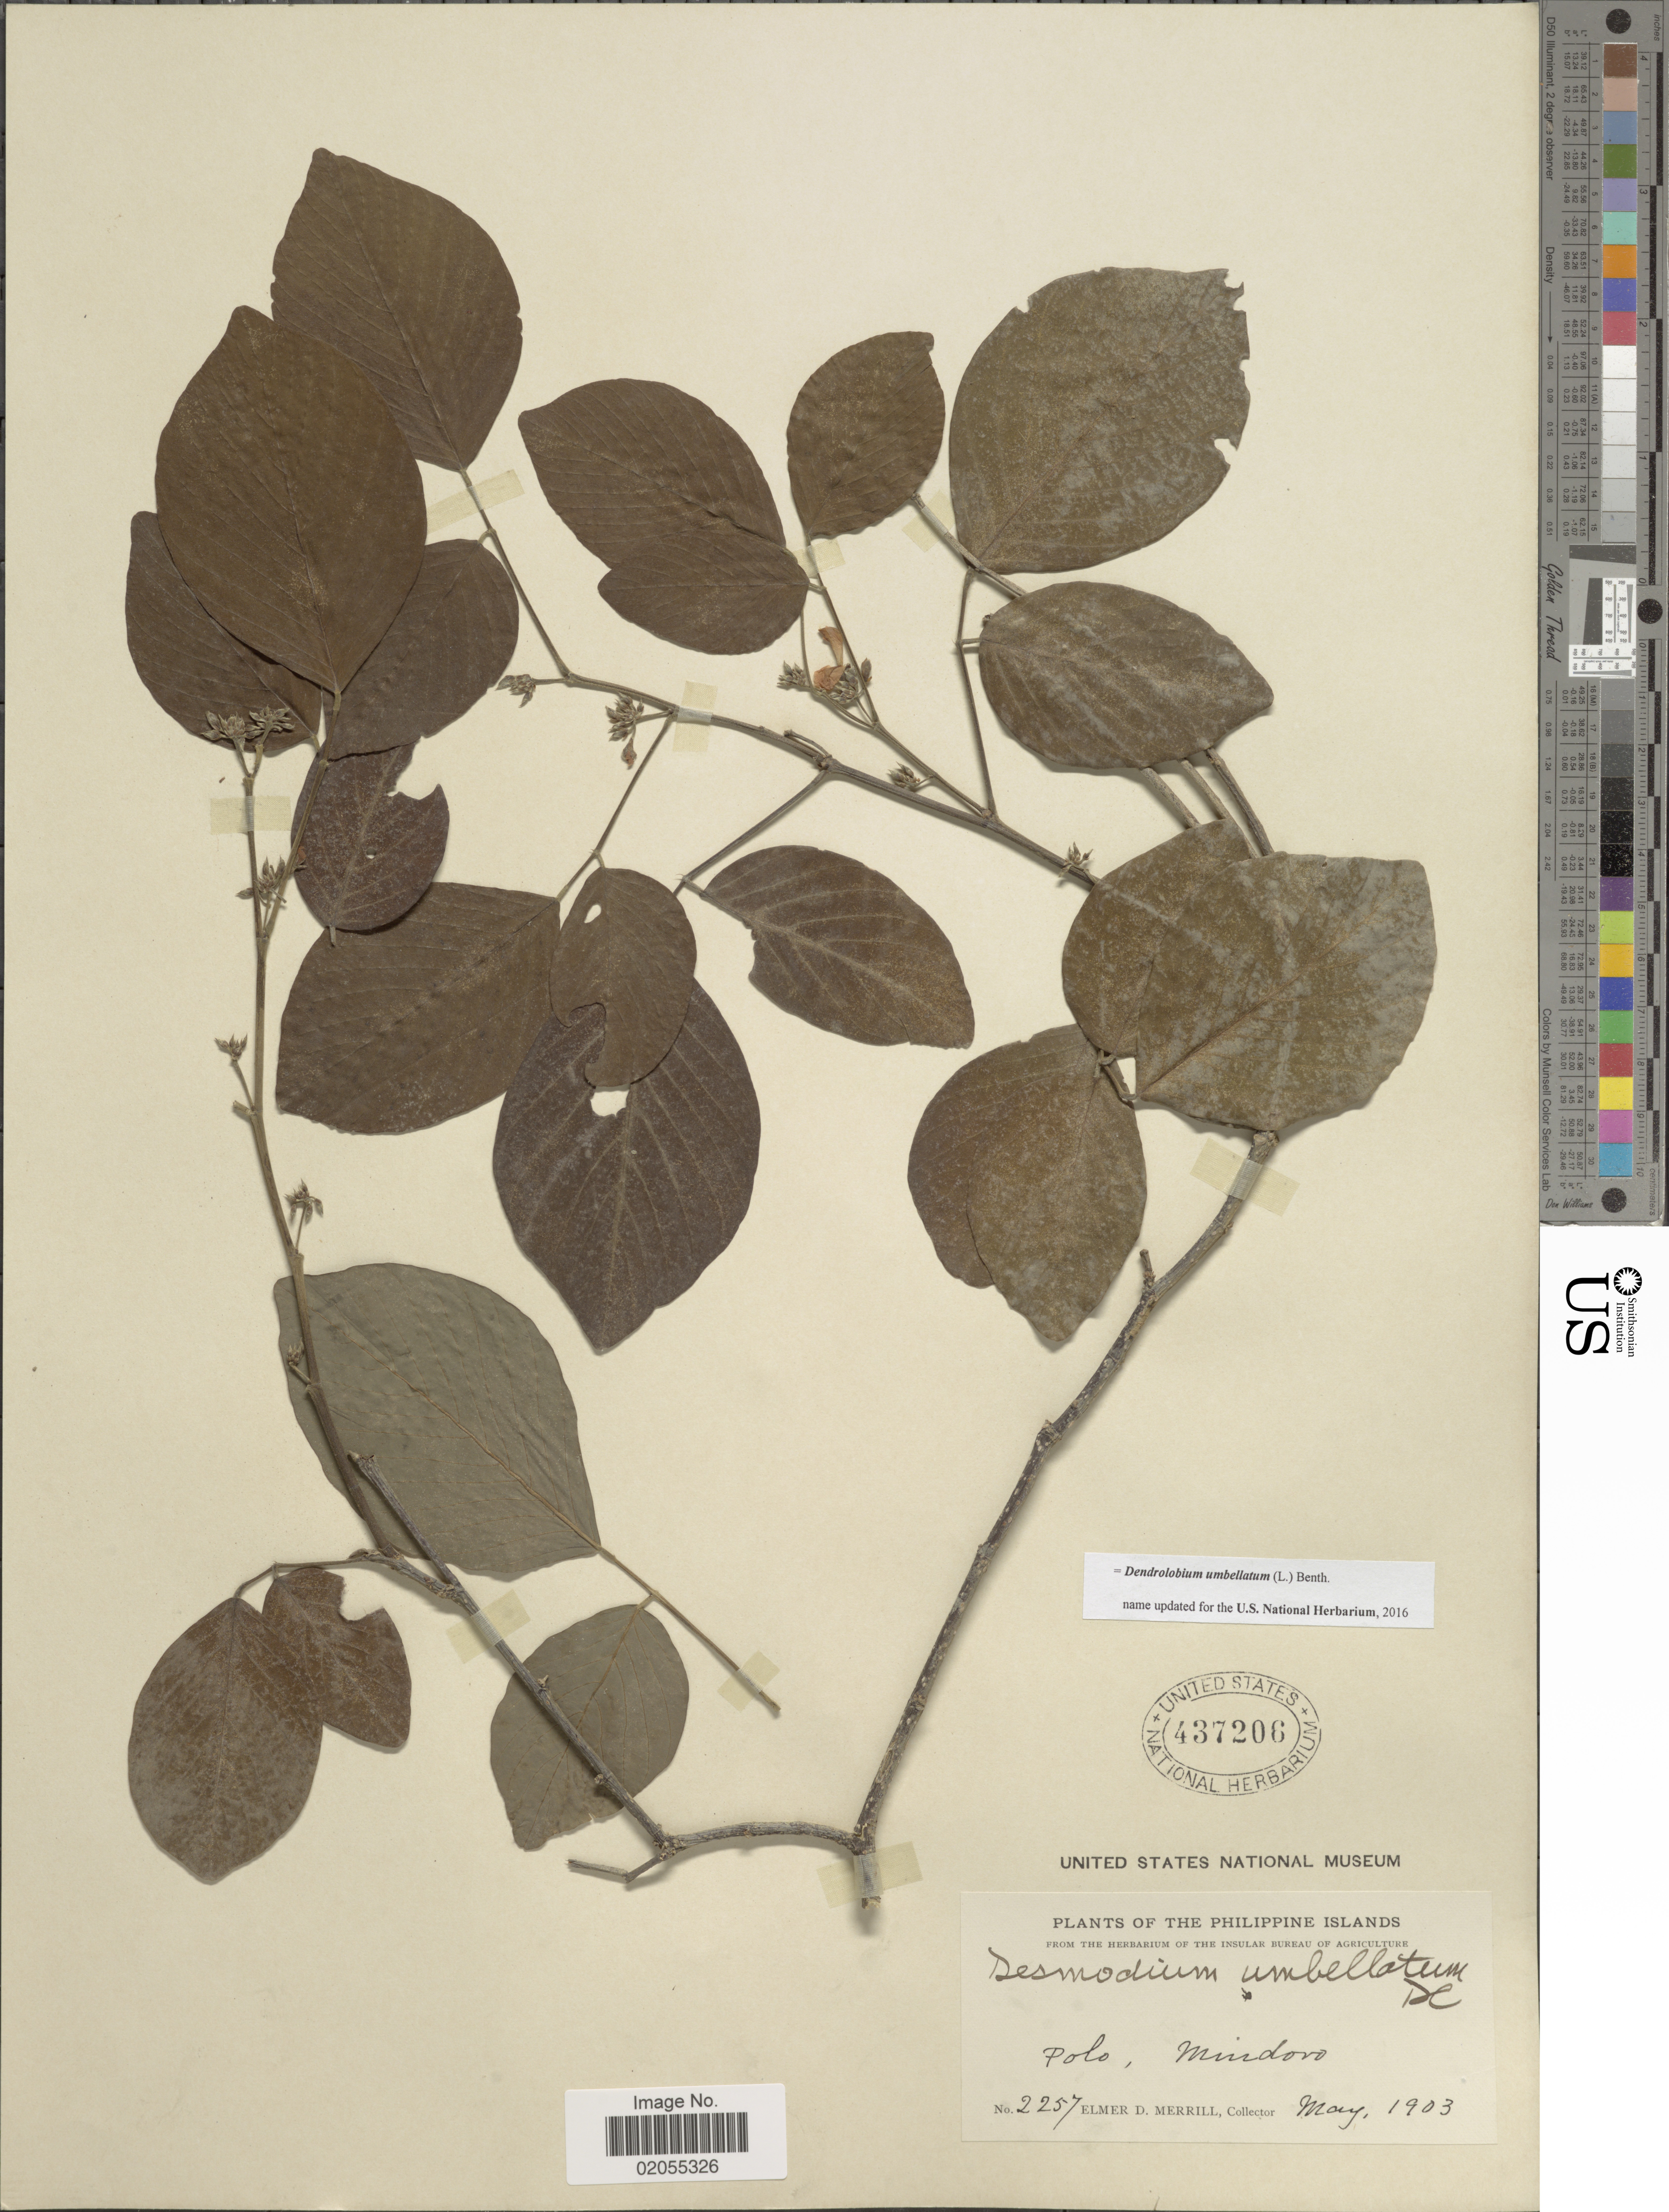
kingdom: Plantae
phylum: Tracheophyta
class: Magnoliopsida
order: Fabales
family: Fabaceae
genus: Dendrolobium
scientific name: Dendrolobium umbellatum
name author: (L.) Benth.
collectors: E. D. Merrill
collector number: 2257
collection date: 1903-05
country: Philippines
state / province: Mimaropa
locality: Philippine Islands, Polo, Mindoro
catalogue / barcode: US 437206